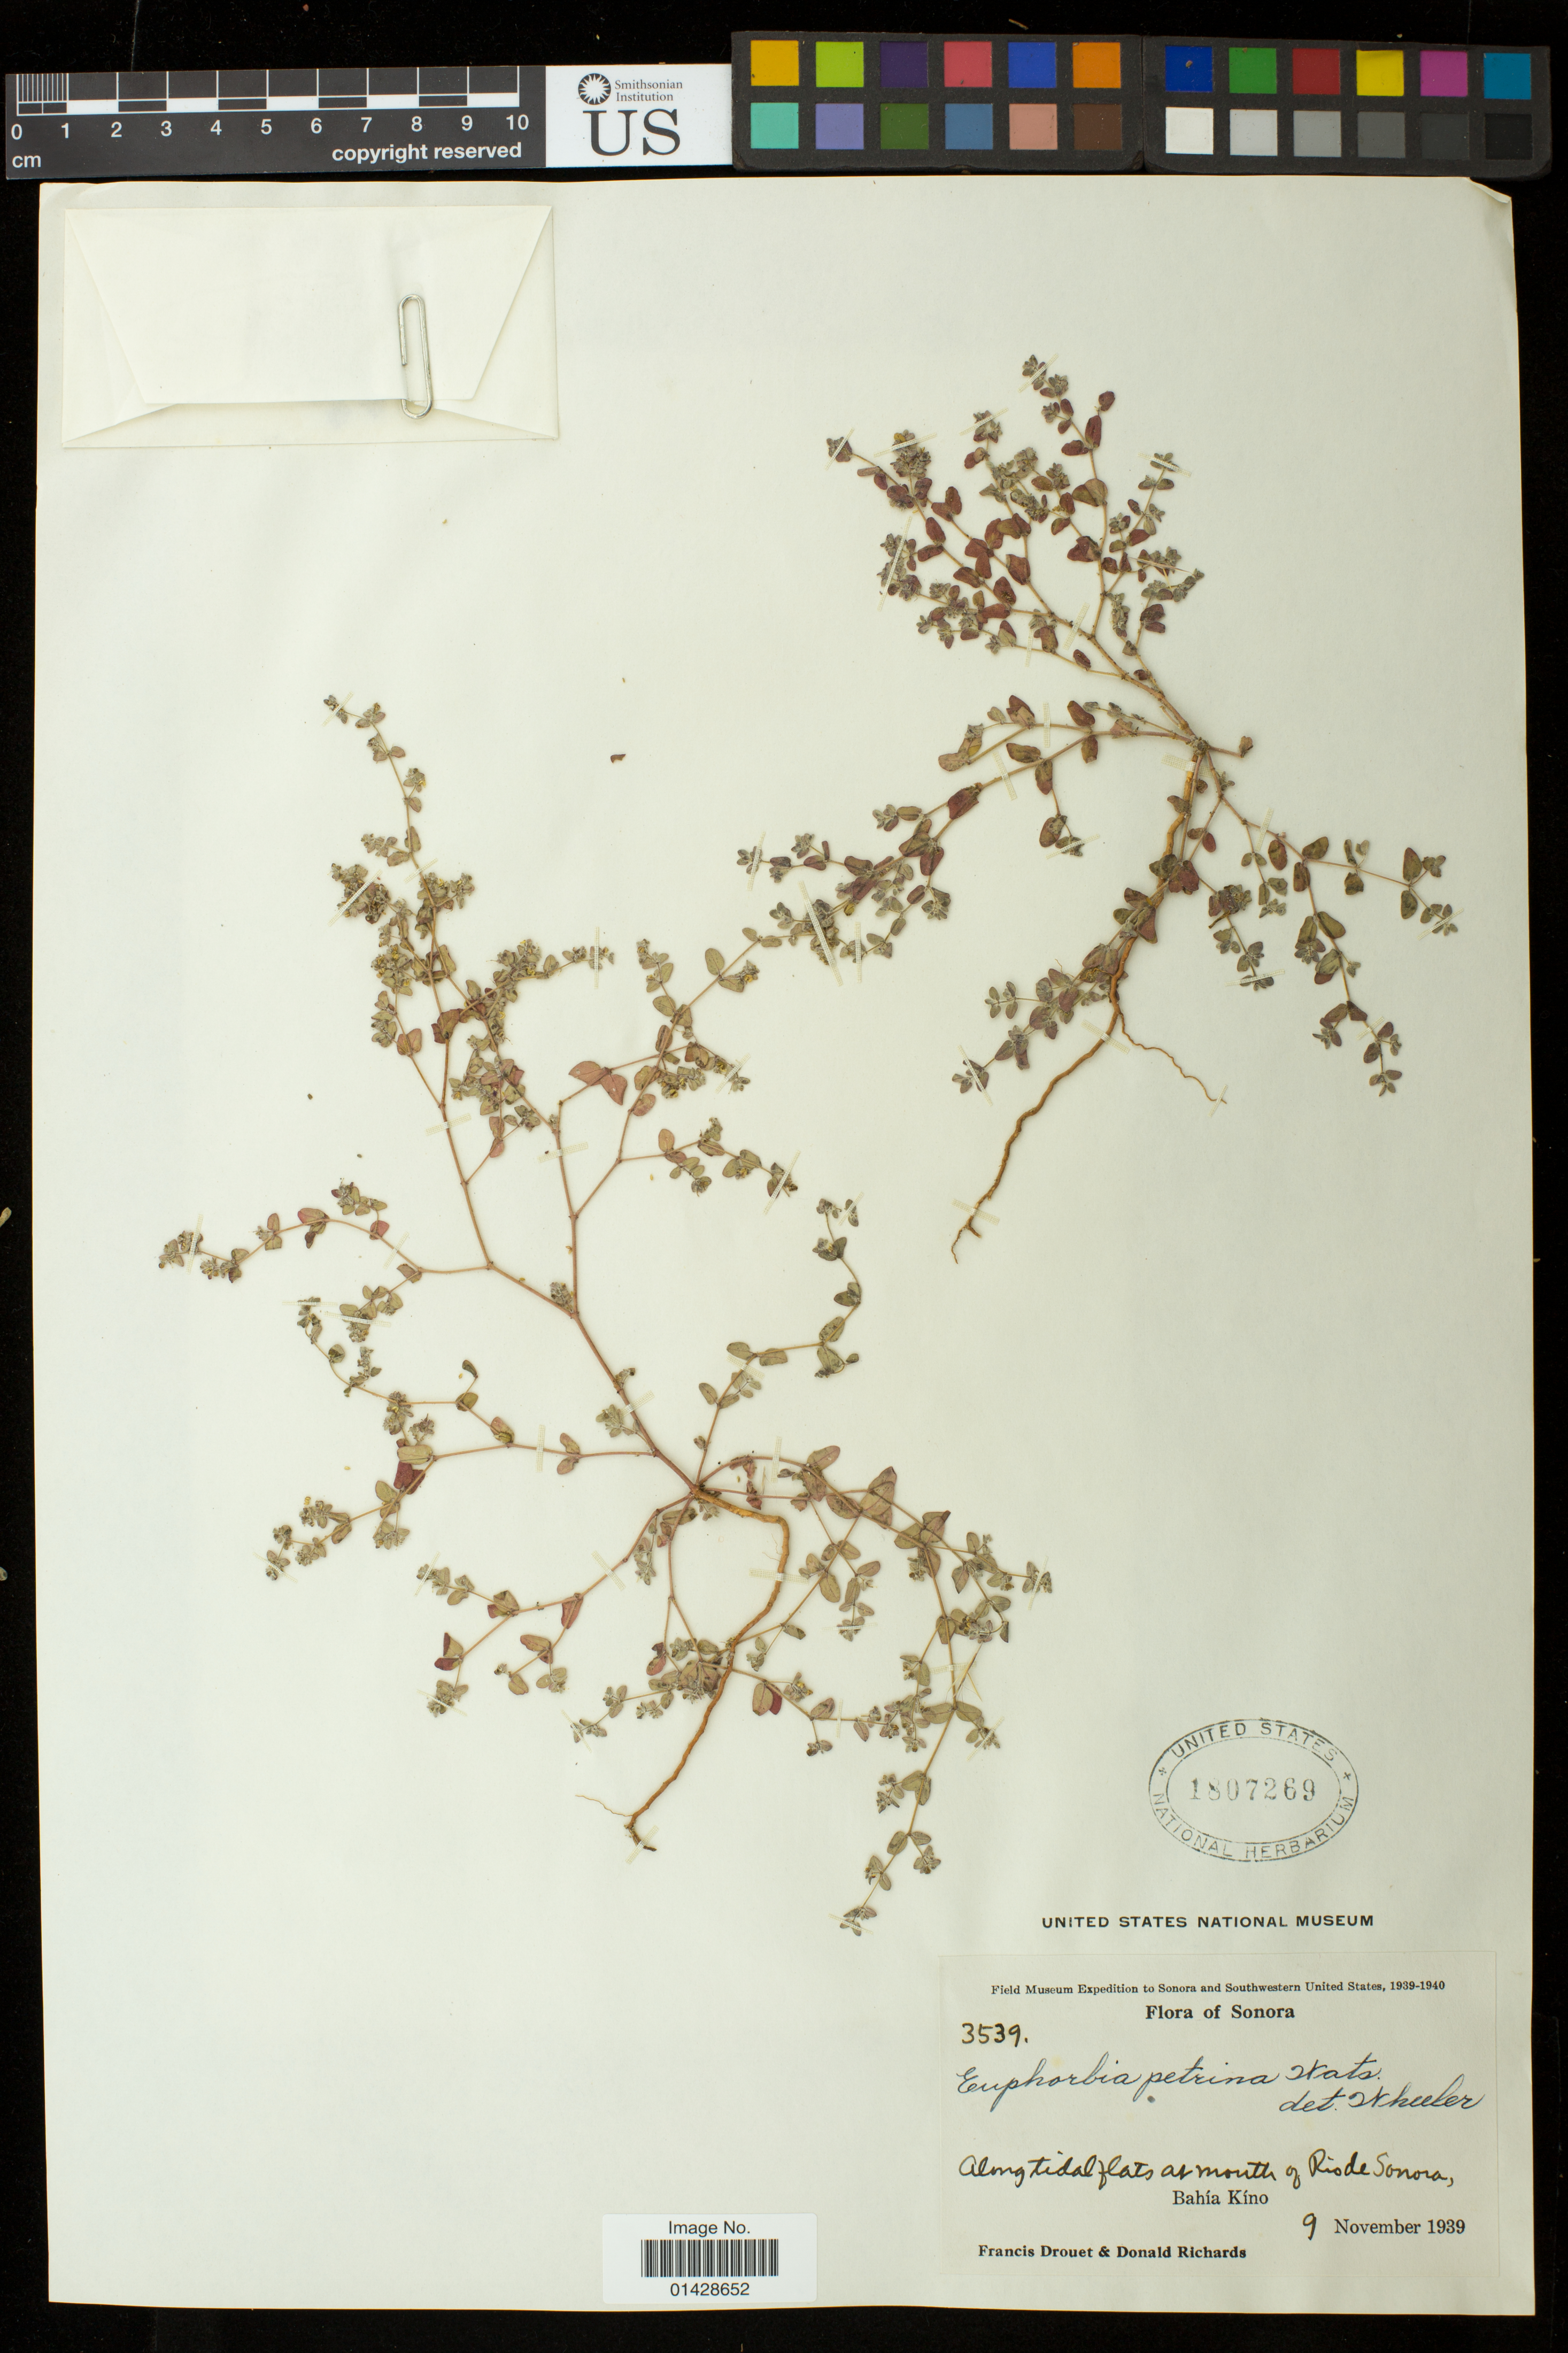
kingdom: Plantae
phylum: Tracheophyta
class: Magnoliopsida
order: Malpighiales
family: Euphorbiaceae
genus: Euphorbia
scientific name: Euphorbia petrina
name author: S. Watson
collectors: F. E. Drouet & D. Richards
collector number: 3539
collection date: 1939-11-09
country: Mexico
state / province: Sonora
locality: mouth of Rio de Sonora, Bahia Kino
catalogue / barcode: US 1807269